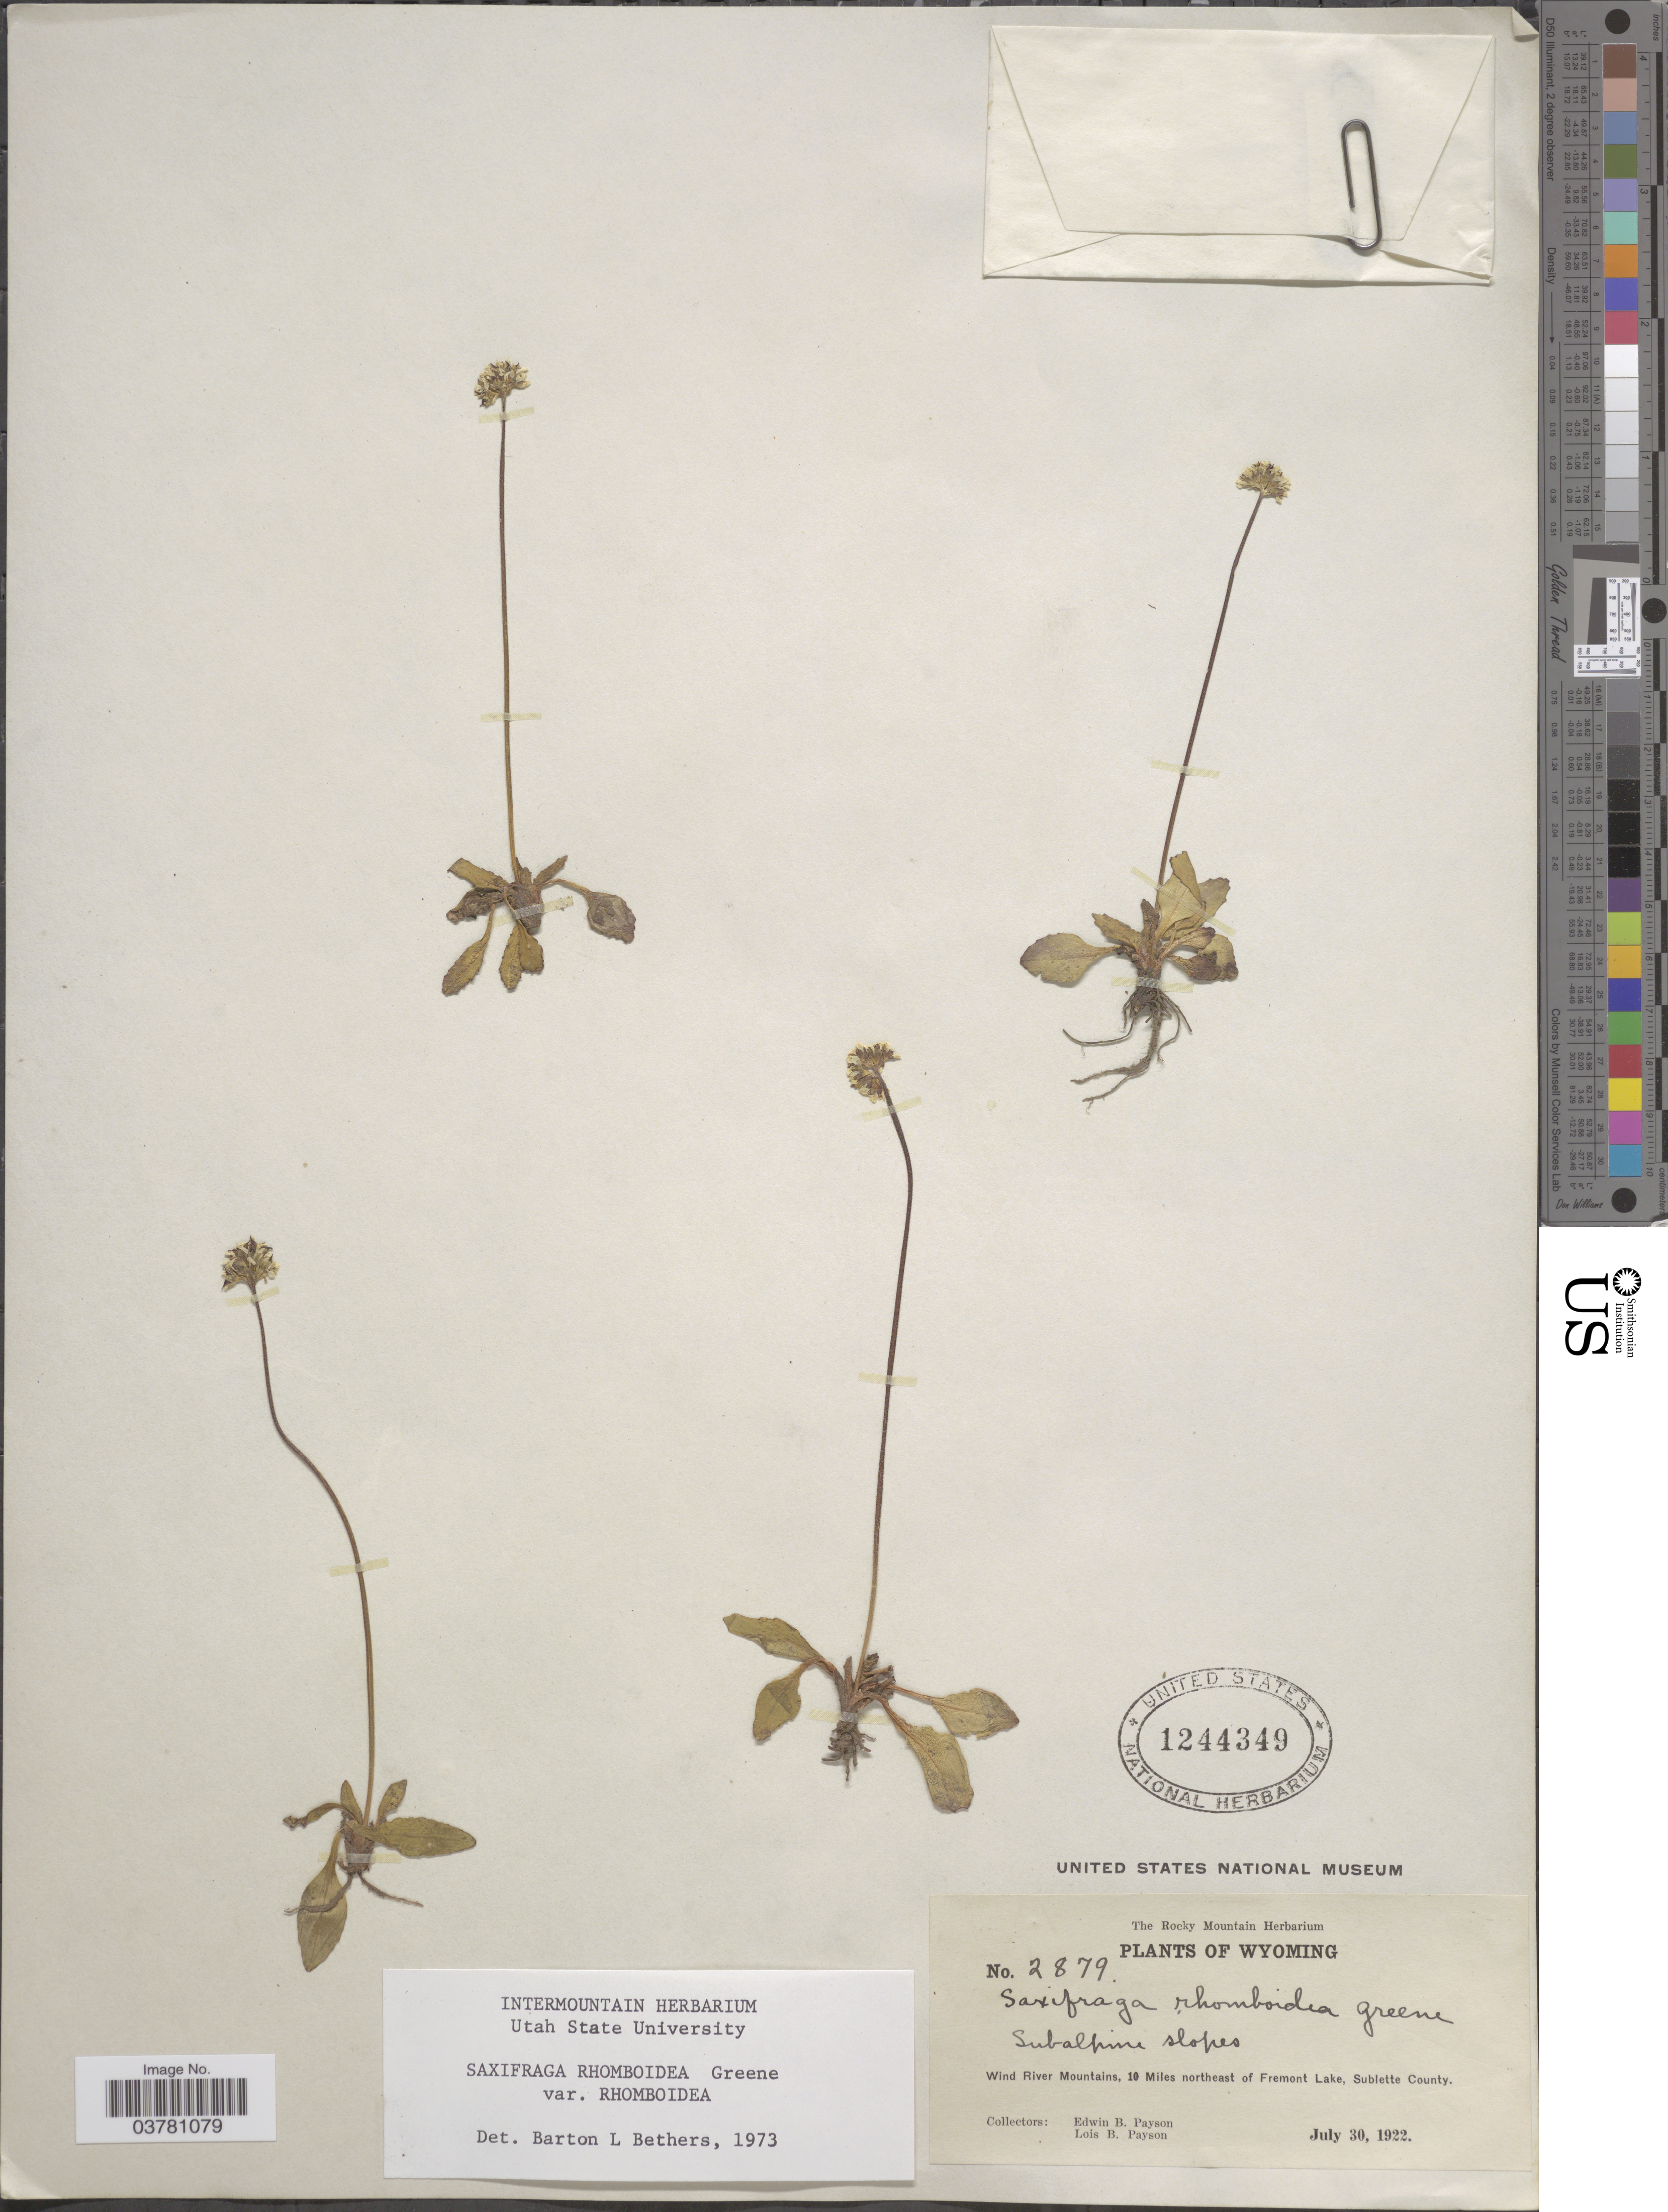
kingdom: Plantae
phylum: Tracheophyta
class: Magnoliopsida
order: Saxifragales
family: Saxifragaceae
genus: Micranthes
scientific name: Micranthes rhomboidea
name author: (Greene) Small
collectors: E. B. Payson & L. Payson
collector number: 2879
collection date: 1922-07-30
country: United States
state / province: Wyoming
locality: Wind River Mountains, 10 Miles northeast of Fremont Lake, Sublette County.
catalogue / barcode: US 1244349